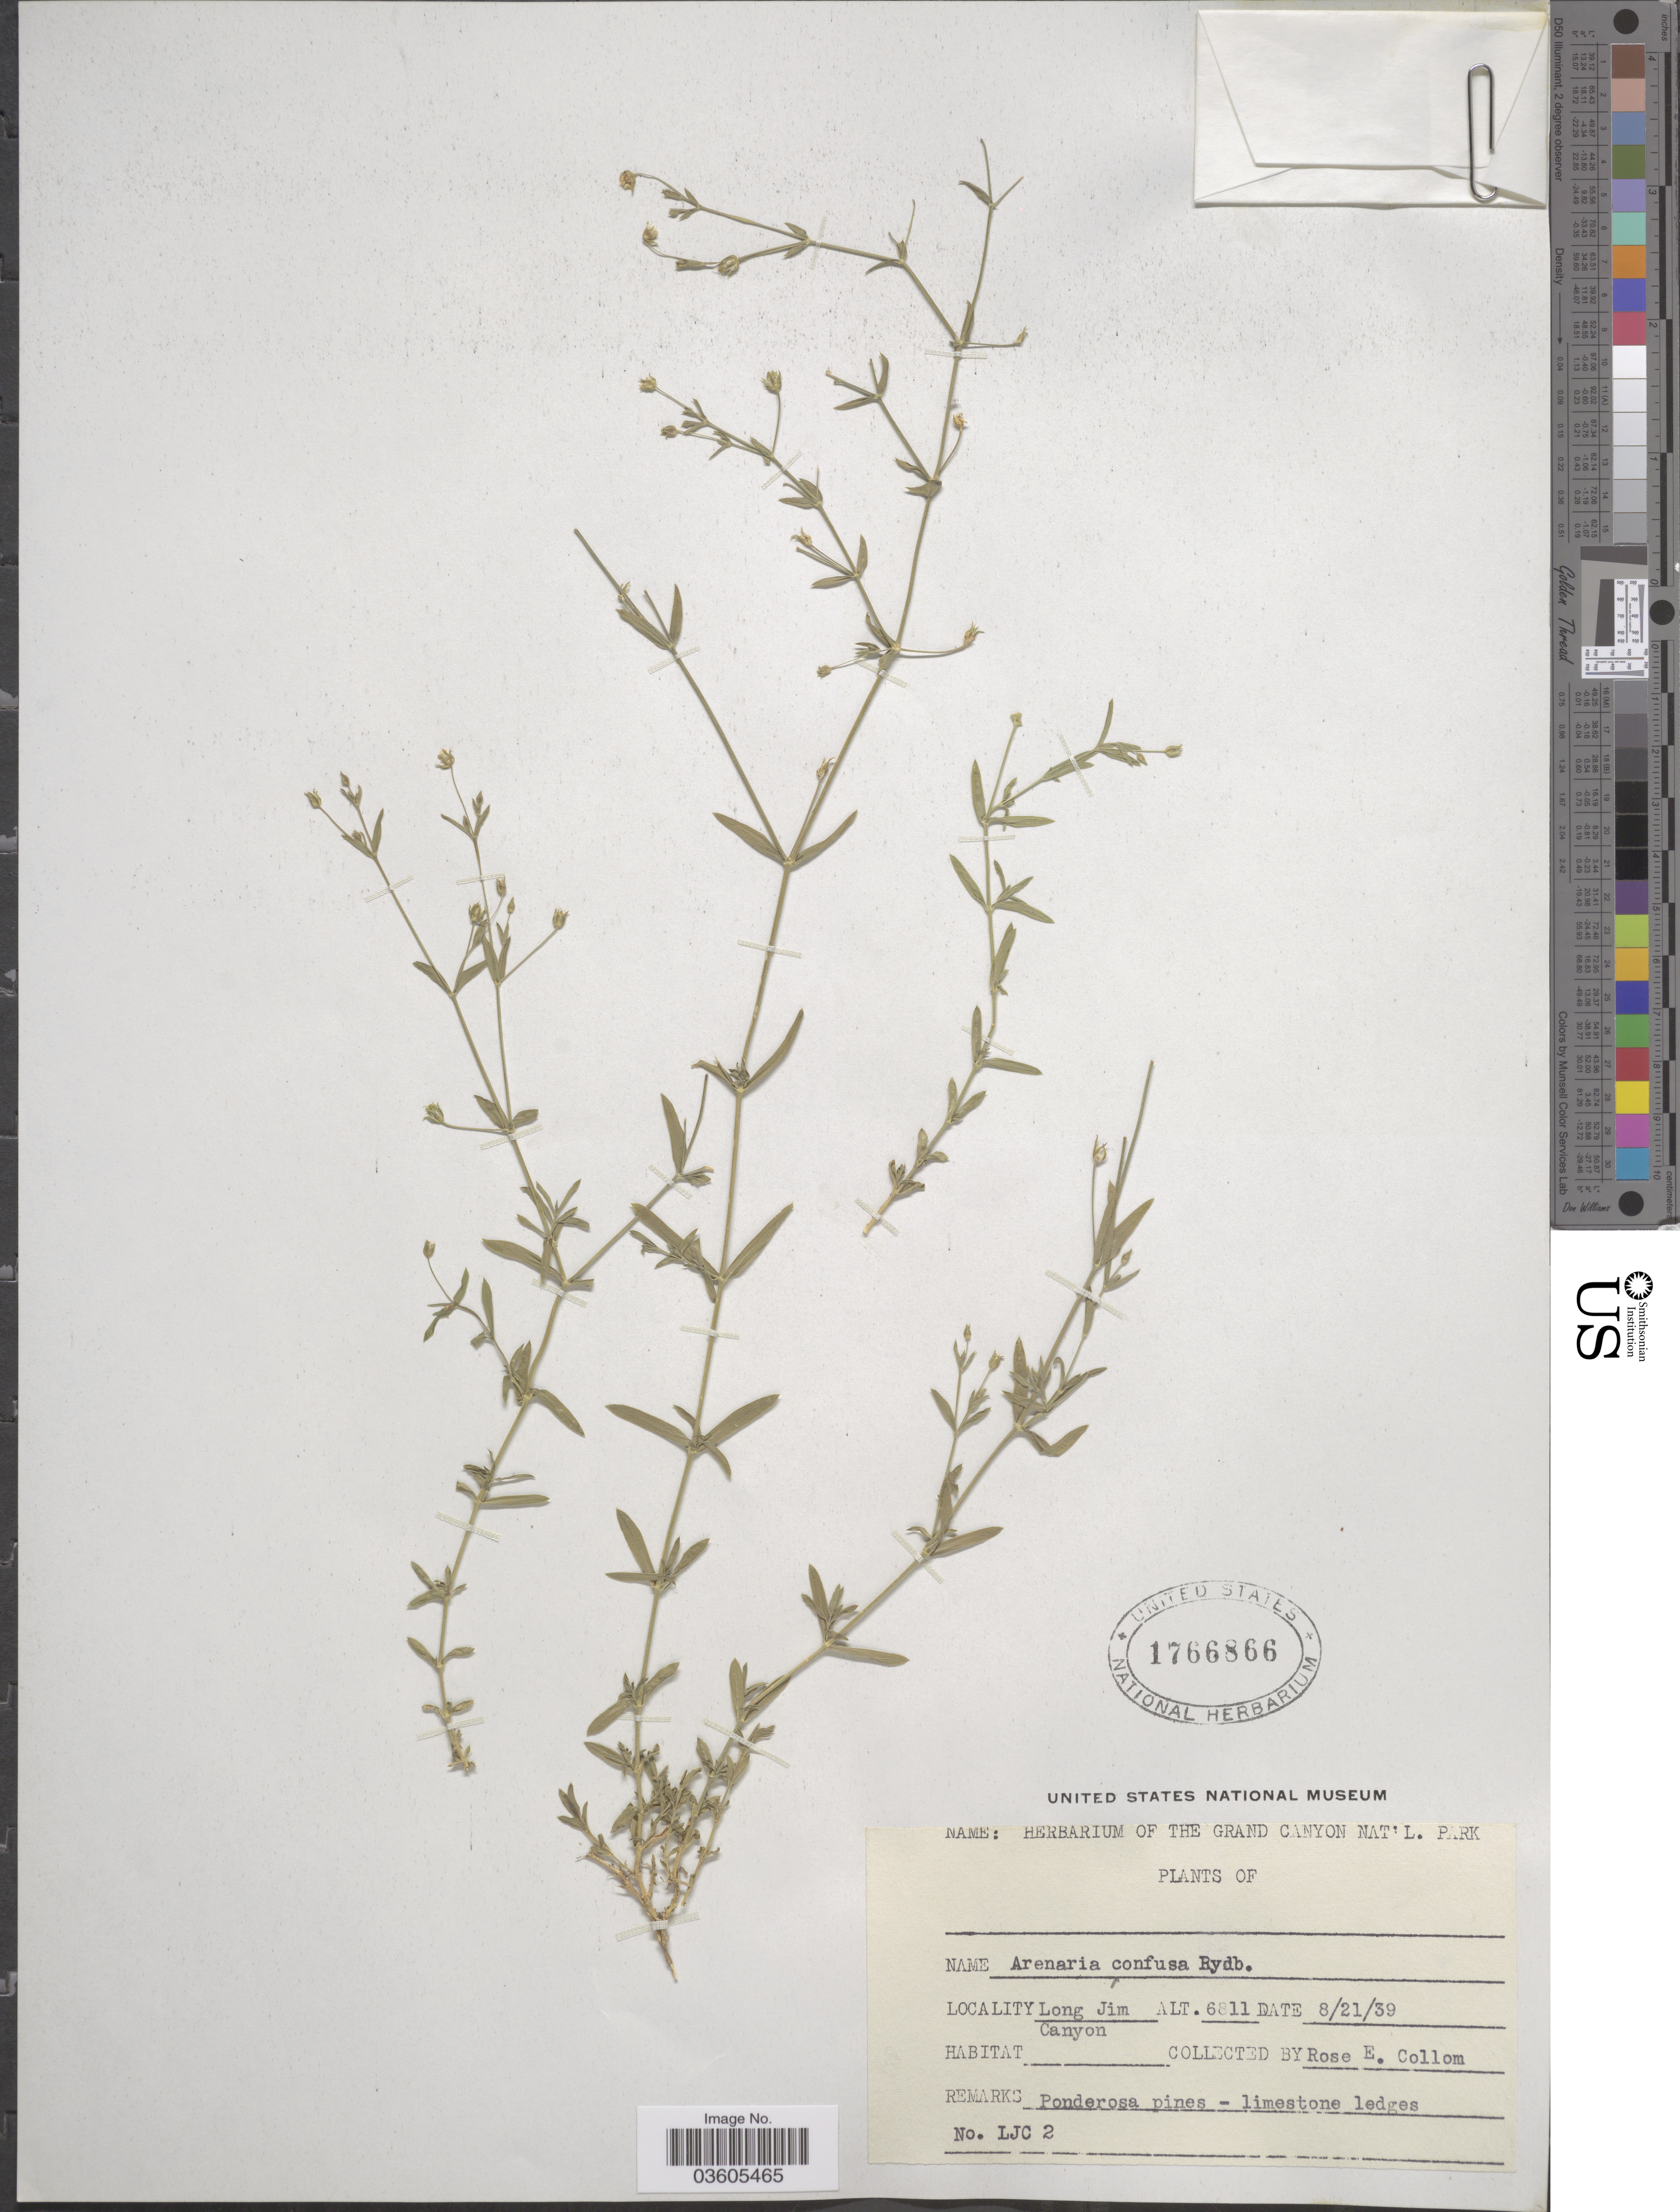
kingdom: Plantae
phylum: Tracheophyta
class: Magnoliopsida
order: Caryophyllales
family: Caryophyllaceae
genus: Arenaria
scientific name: Arenaria confusa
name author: Rydb.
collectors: R. E. Collom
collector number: LJC2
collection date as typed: Transcribed d/m/y: 21/8/39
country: United States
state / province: Arizona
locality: Long Jim Canyon.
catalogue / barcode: US 1766866